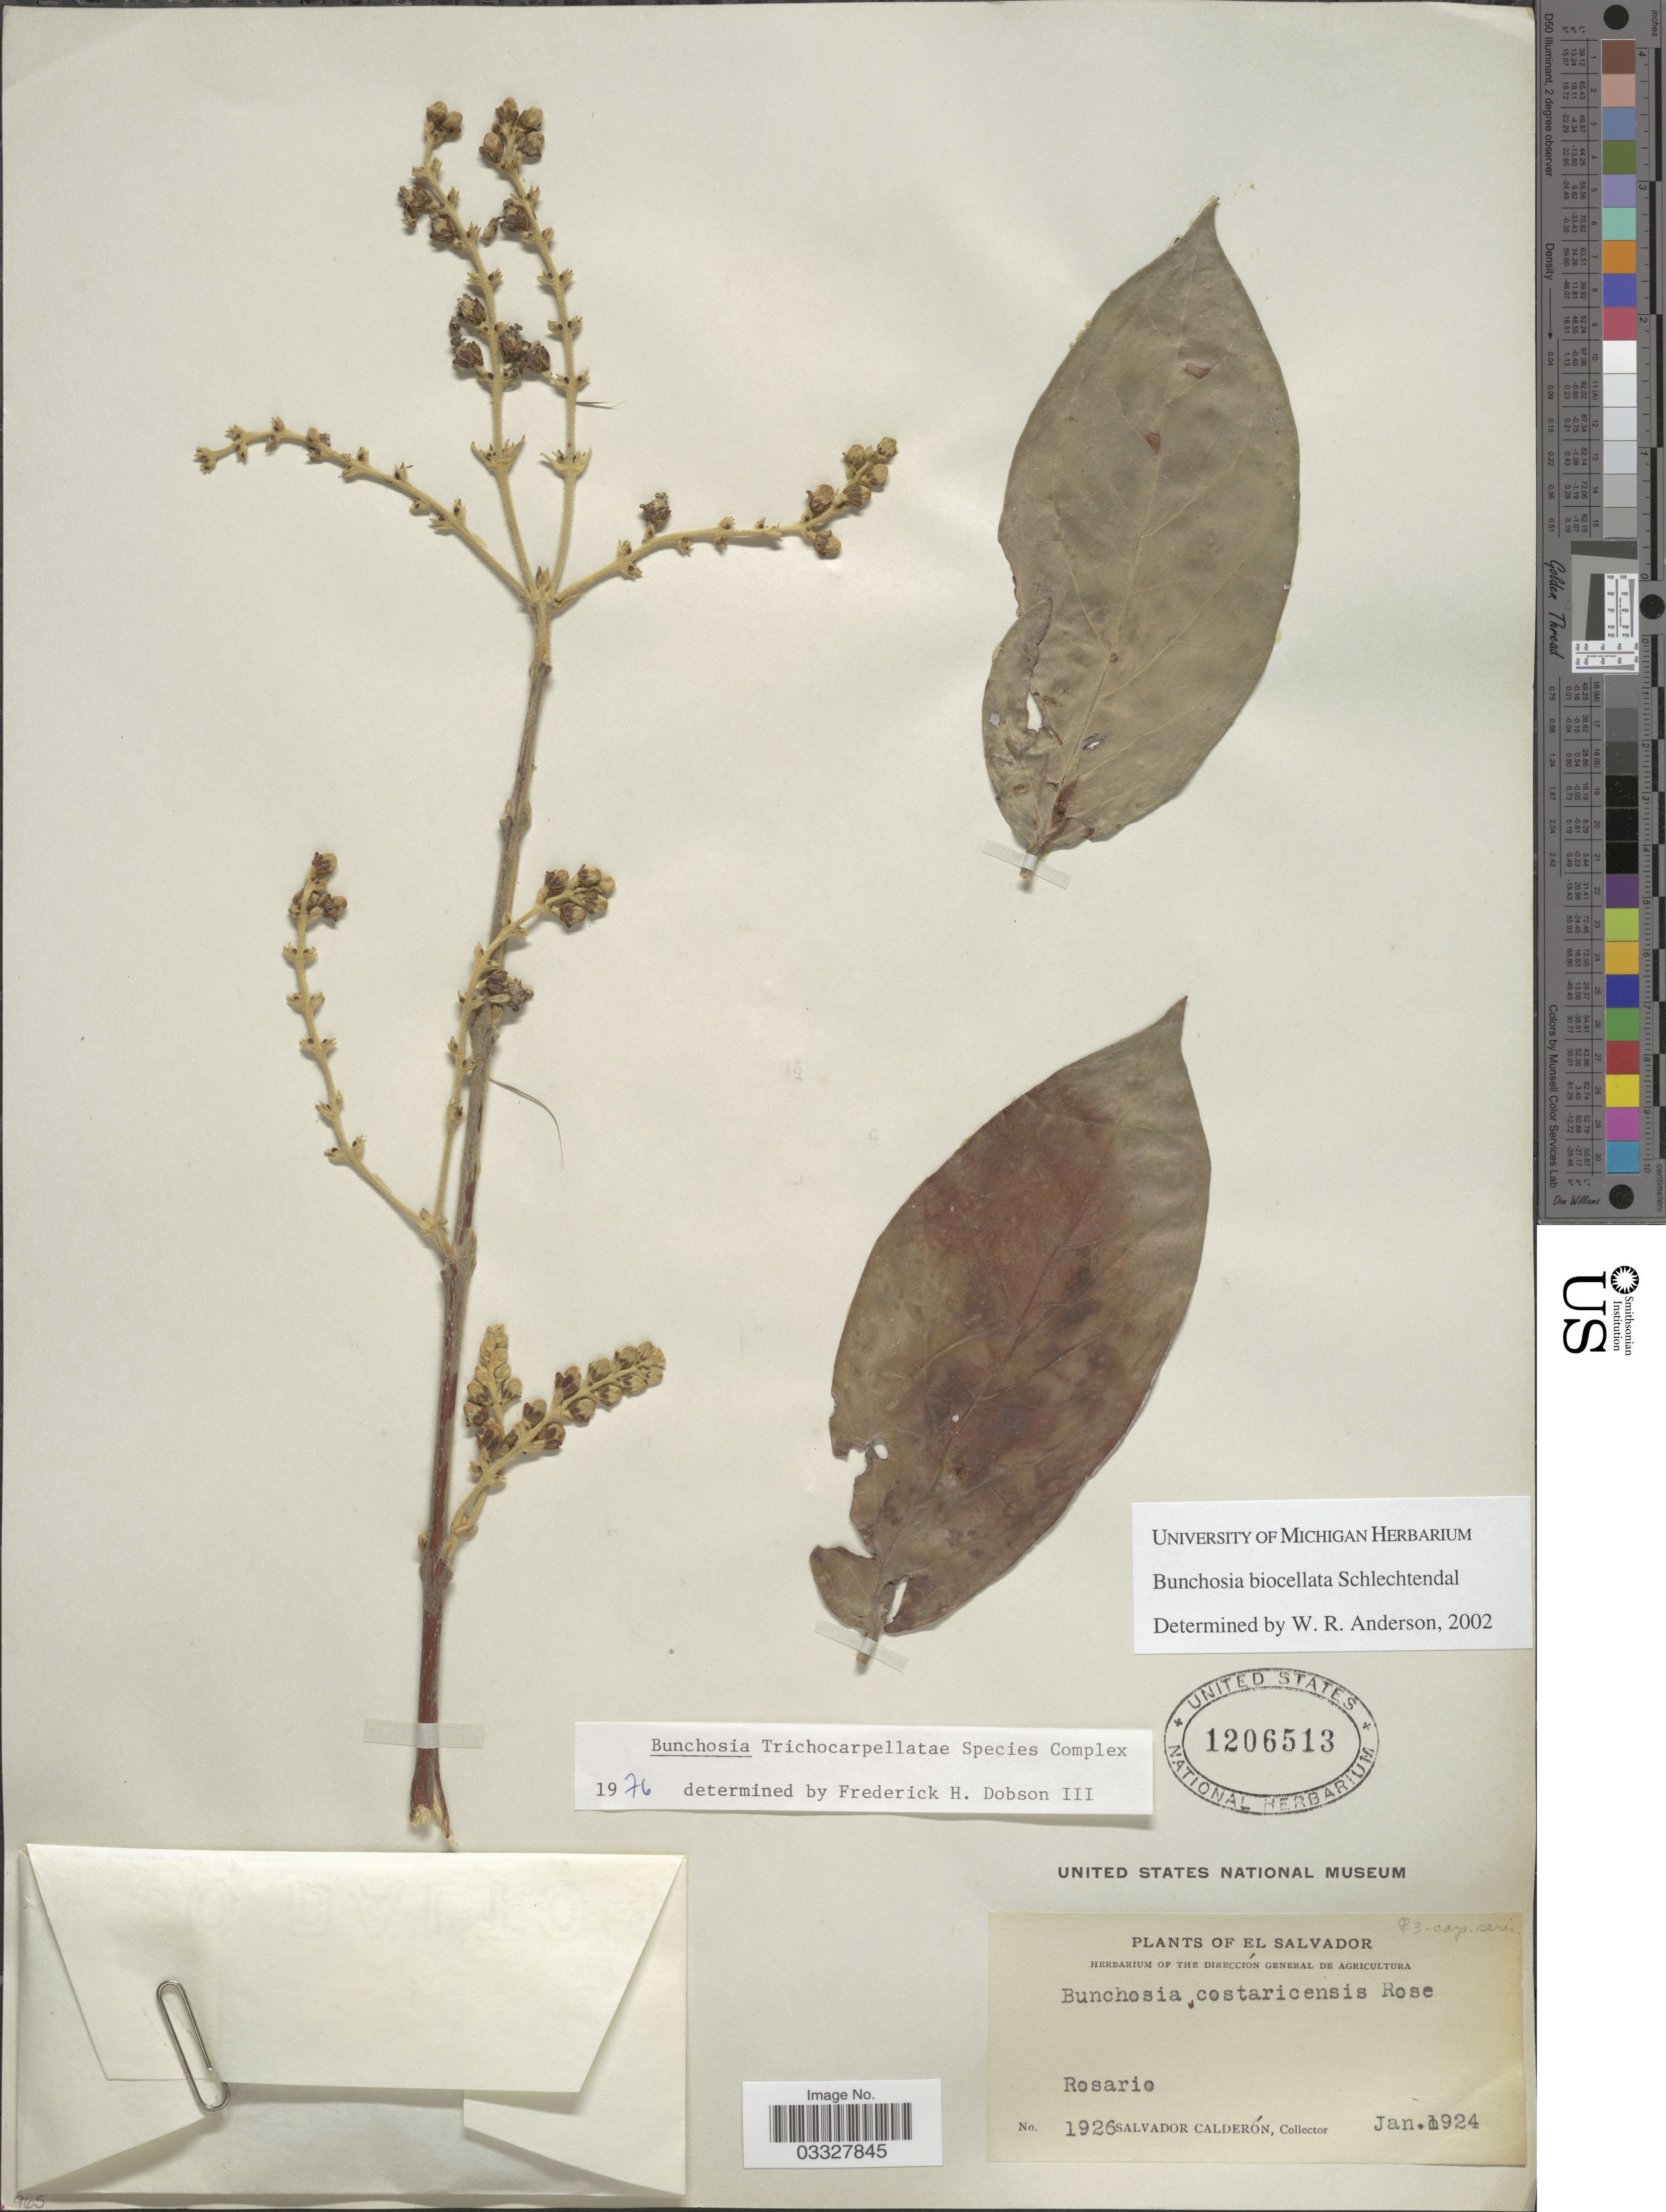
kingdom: Plantae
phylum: Tracheophyta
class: Magnoliopsida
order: Malpighiales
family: Malpighiaceae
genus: Bunchosia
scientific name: Bunchosia biocellata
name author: Schltdl.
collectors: S. Calderón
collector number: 1926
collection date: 1924-01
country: El Salvador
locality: Rosario.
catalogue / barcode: US 1206513